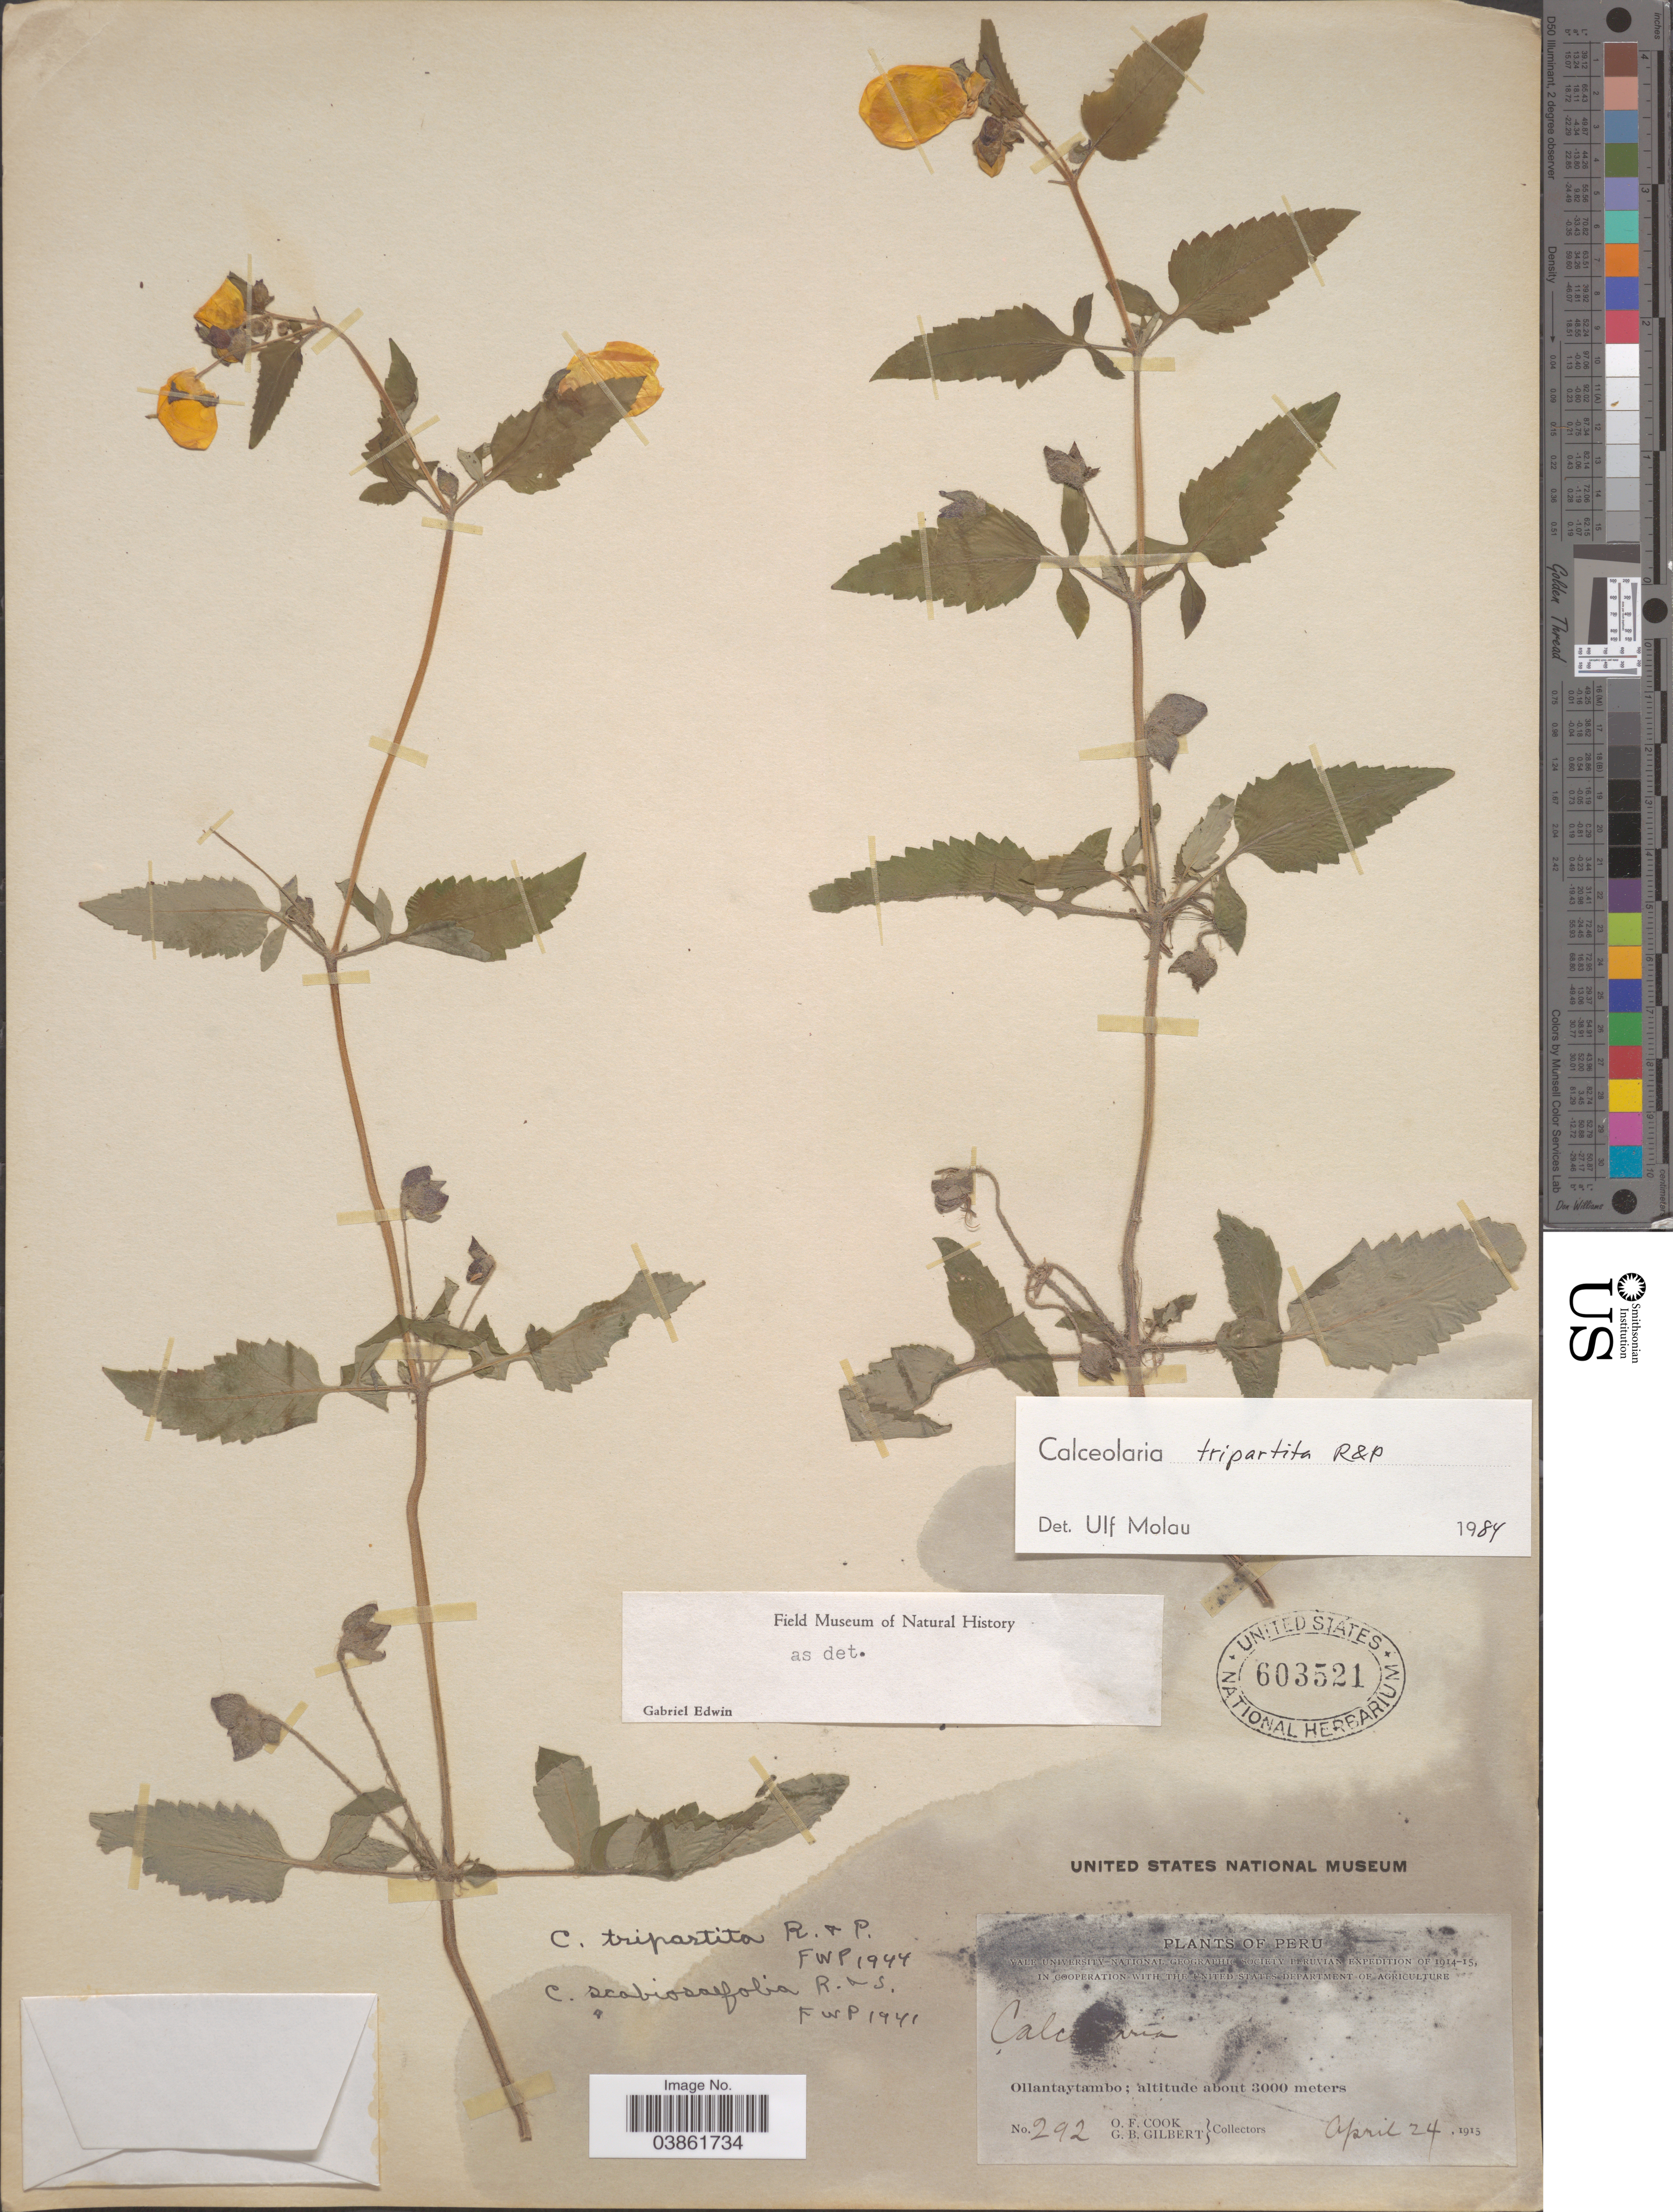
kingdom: Plantae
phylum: Tracheophyta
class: Magnoliopsida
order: Lamiales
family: Calceolariaceae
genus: Calceolaria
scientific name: Calceolaria tripartita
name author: Ruiz & Pav.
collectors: O. F. Cook & G. B. Gilbert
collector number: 292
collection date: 1915-04-24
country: Peru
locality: Ollantaytambo.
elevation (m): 3000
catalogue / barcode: US 603521